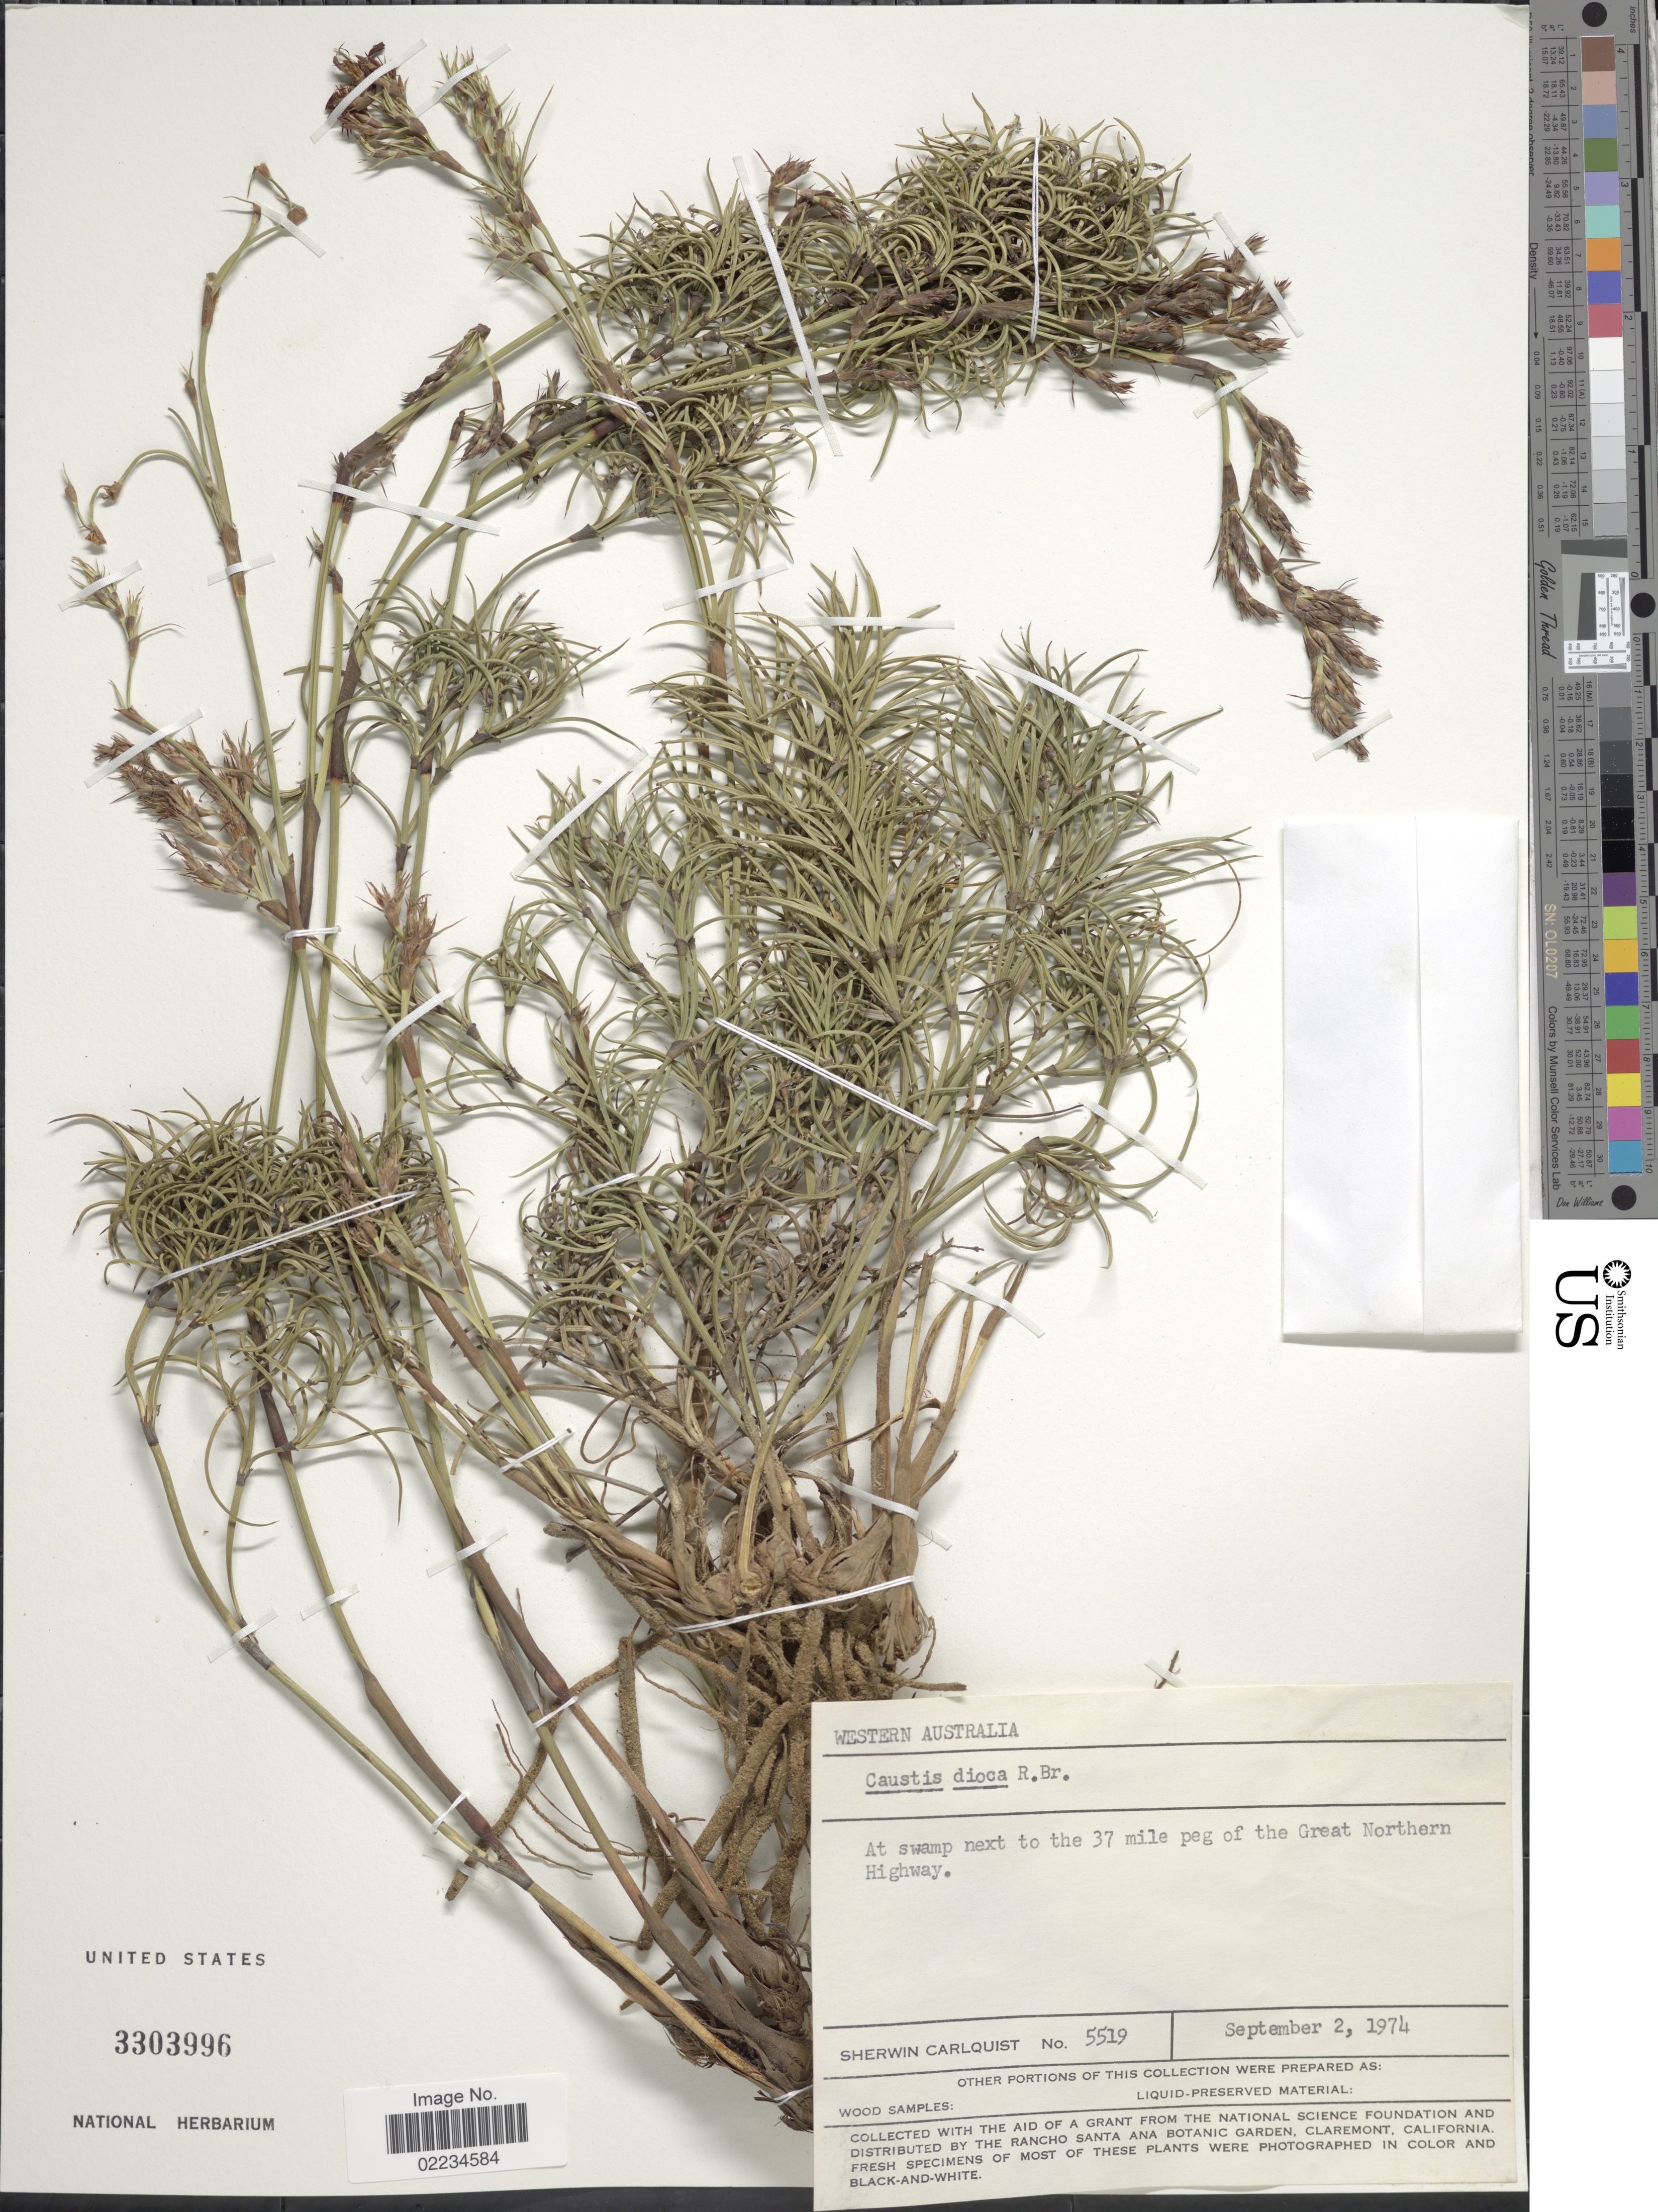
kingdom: Plantae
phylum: Tracheophyta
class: Liliopsida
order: Poales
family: Cyperaceae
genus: Caustis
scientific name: Caustis dioica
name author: R. Br.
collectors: S. Carlquist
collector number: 5519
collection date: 1974-09-02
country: Australia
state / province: Western Australia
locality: At swamp next to the 37 mile peg of the Great Northern Highway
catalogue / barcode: US 3303996